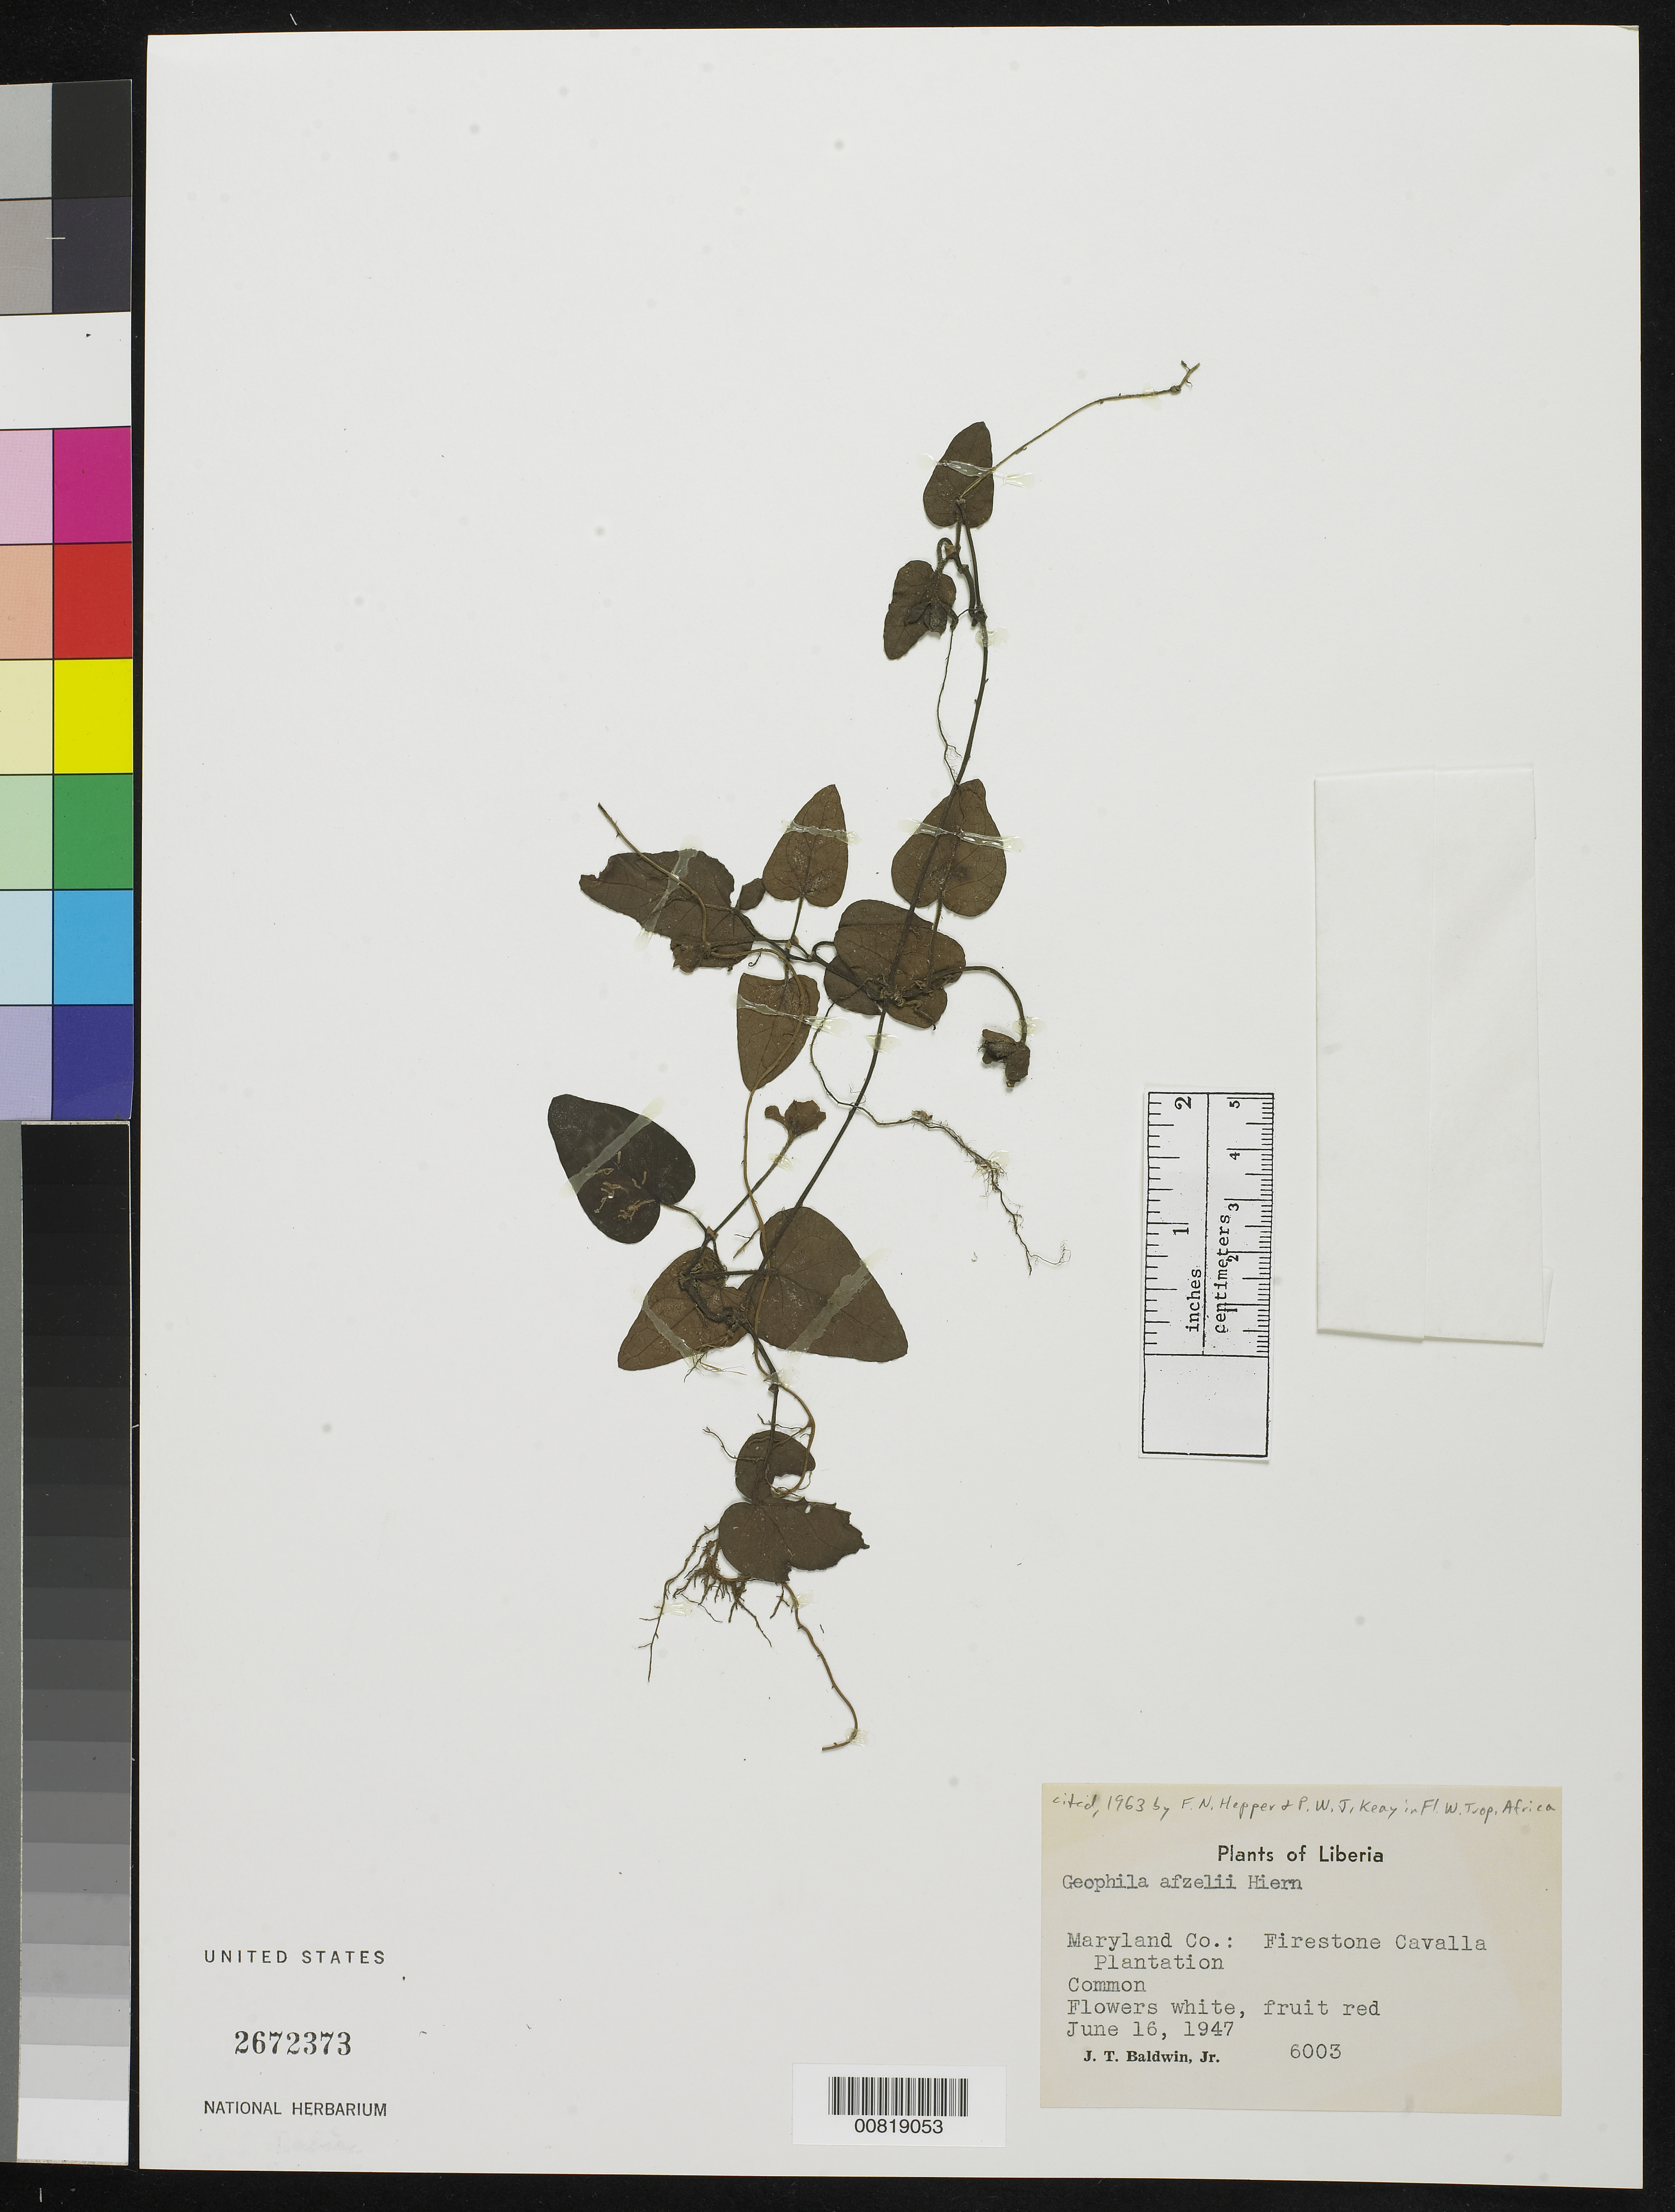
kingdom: Plantae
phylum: Tracheophyta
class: Magnoliopsida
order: Gentianales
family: Rubiaceae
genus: Geophila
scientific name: Geophila afzelii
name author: Hiern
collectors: J. T. Baldwin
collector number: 6003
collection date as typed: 16 Jun 1947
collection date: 1947-06-16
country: Liberia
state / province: Maryland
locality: Firestone Cavalla Plantation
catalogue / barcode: US 2672373